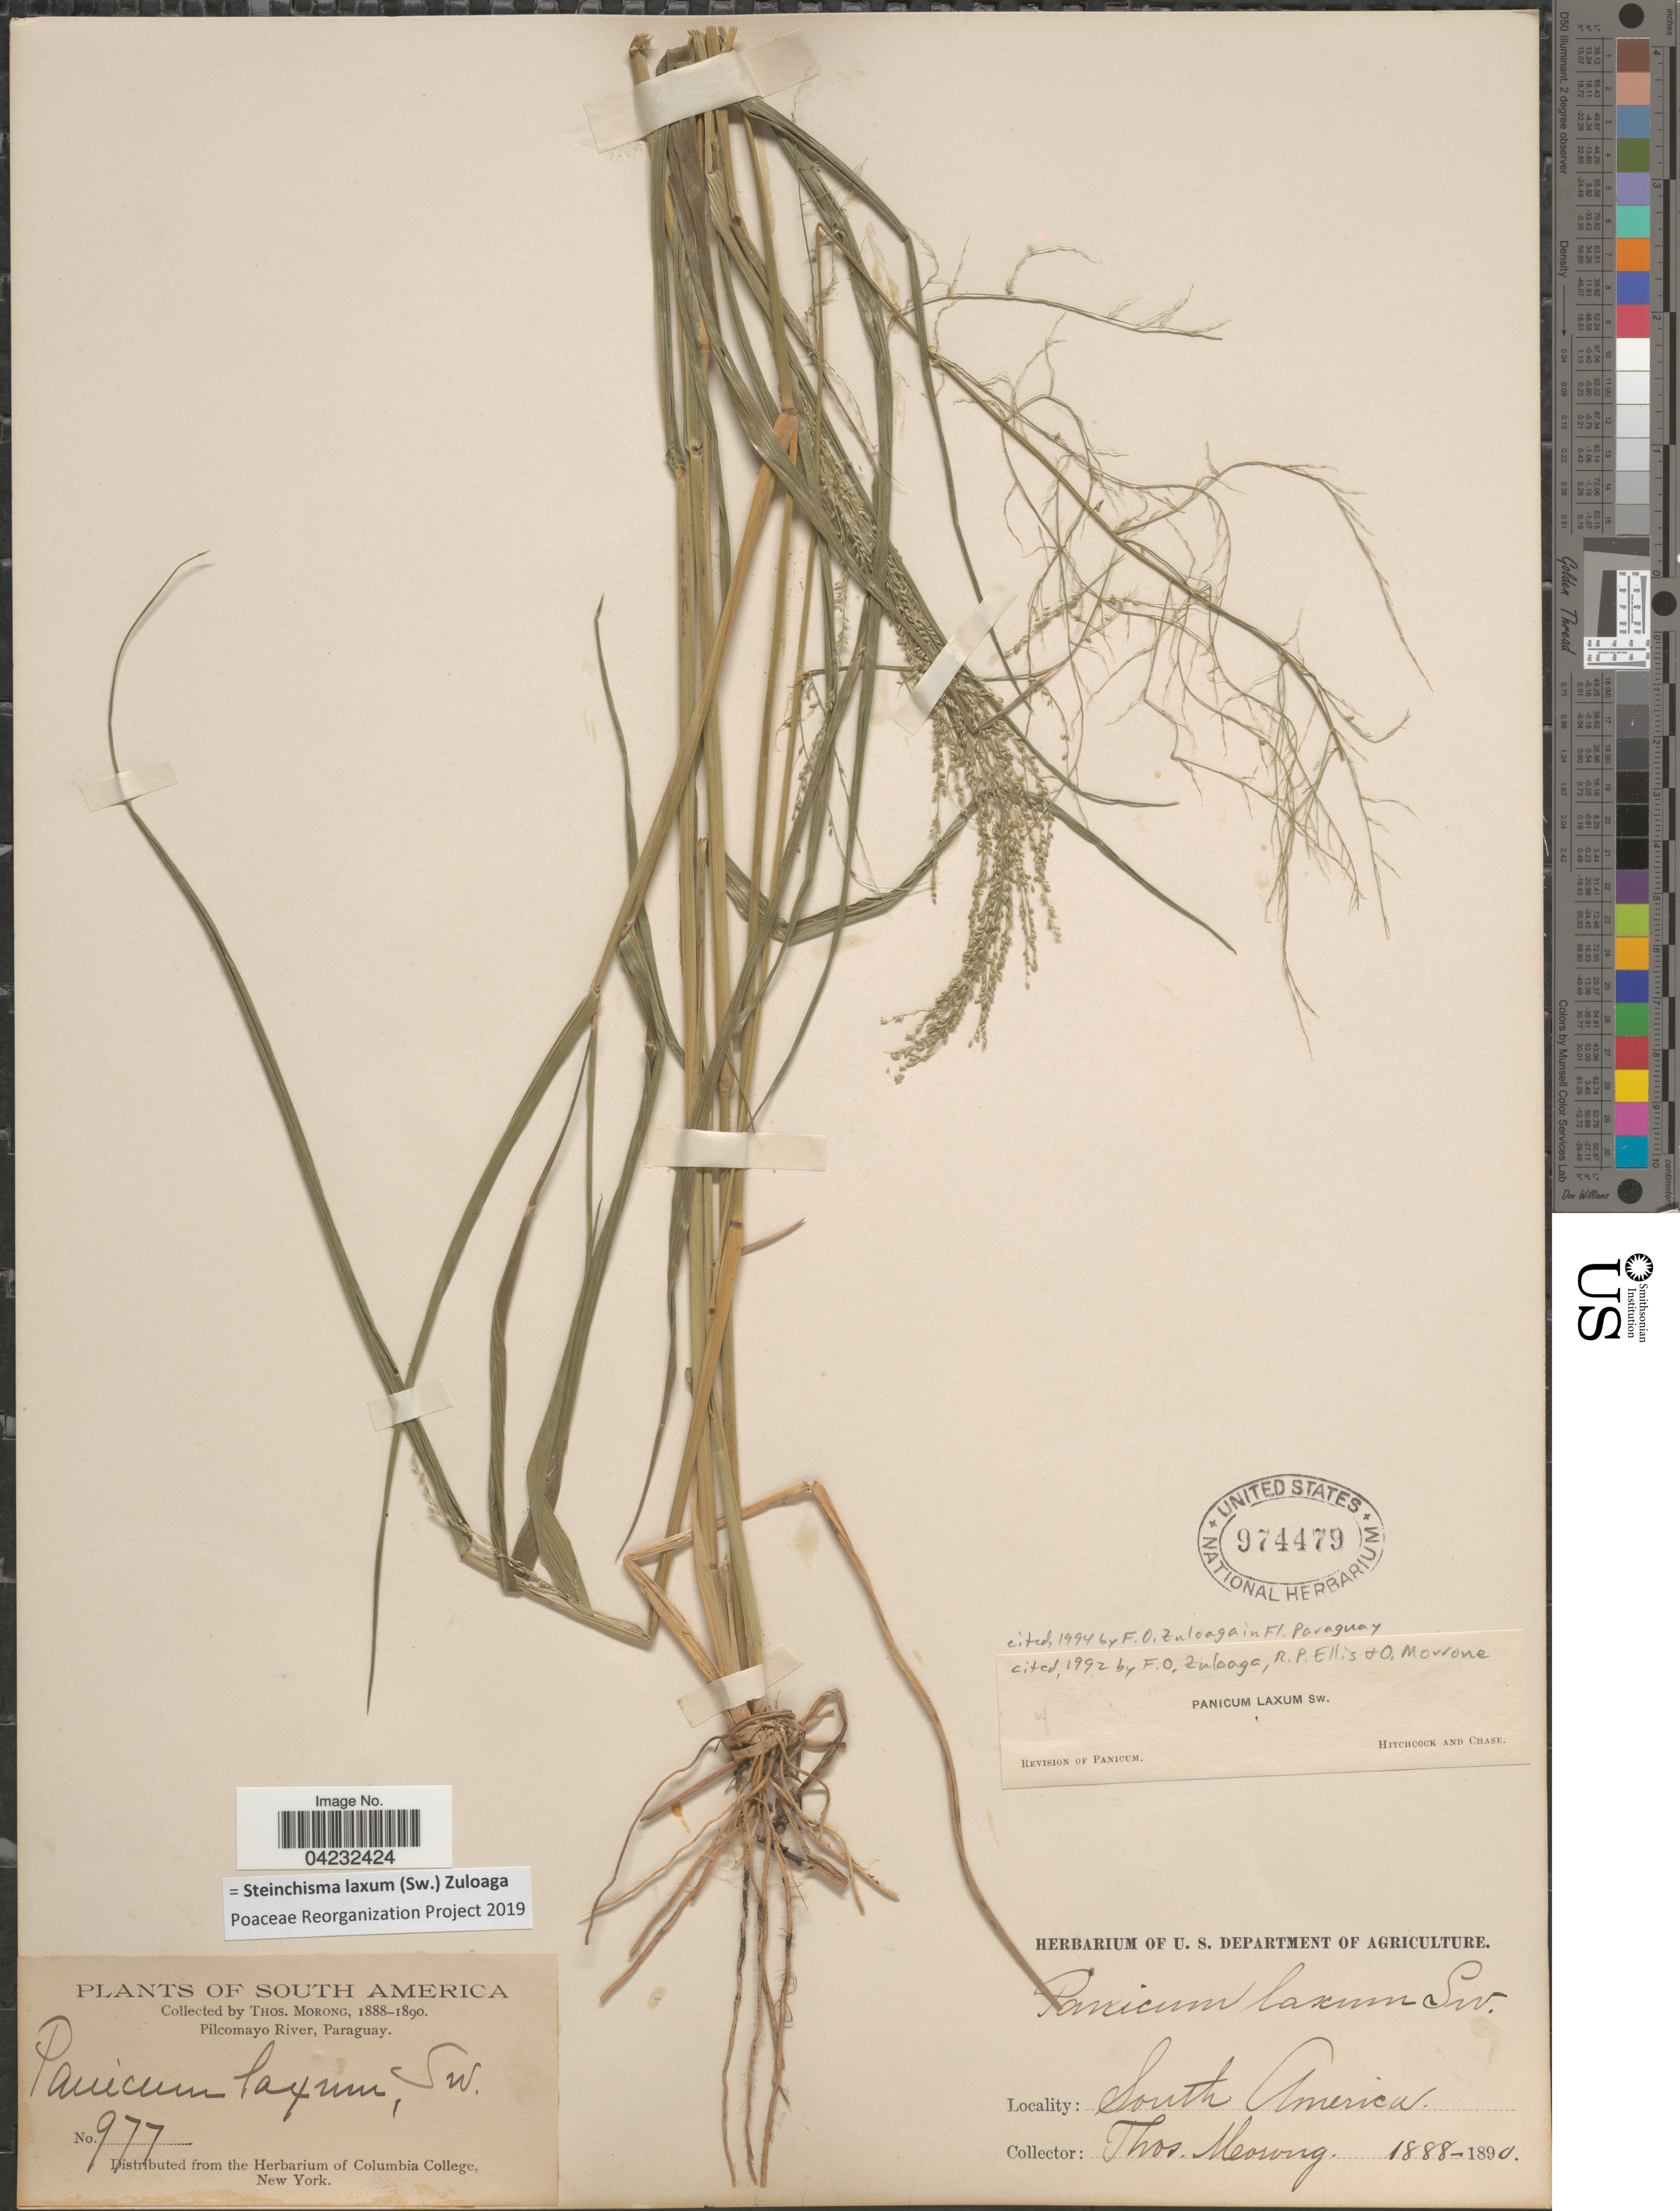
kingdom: Plantae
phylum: Tracheophyta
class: Liliopsida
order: Poales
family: Poaceae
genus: Steinchisma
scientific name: Steinchisma laxum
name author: (Sw.) Zuloaga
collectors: ex herb. T. Morong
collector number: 977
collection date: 1888/1890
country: Paraguay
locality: Pilcomayo River.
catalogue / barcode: US 974479